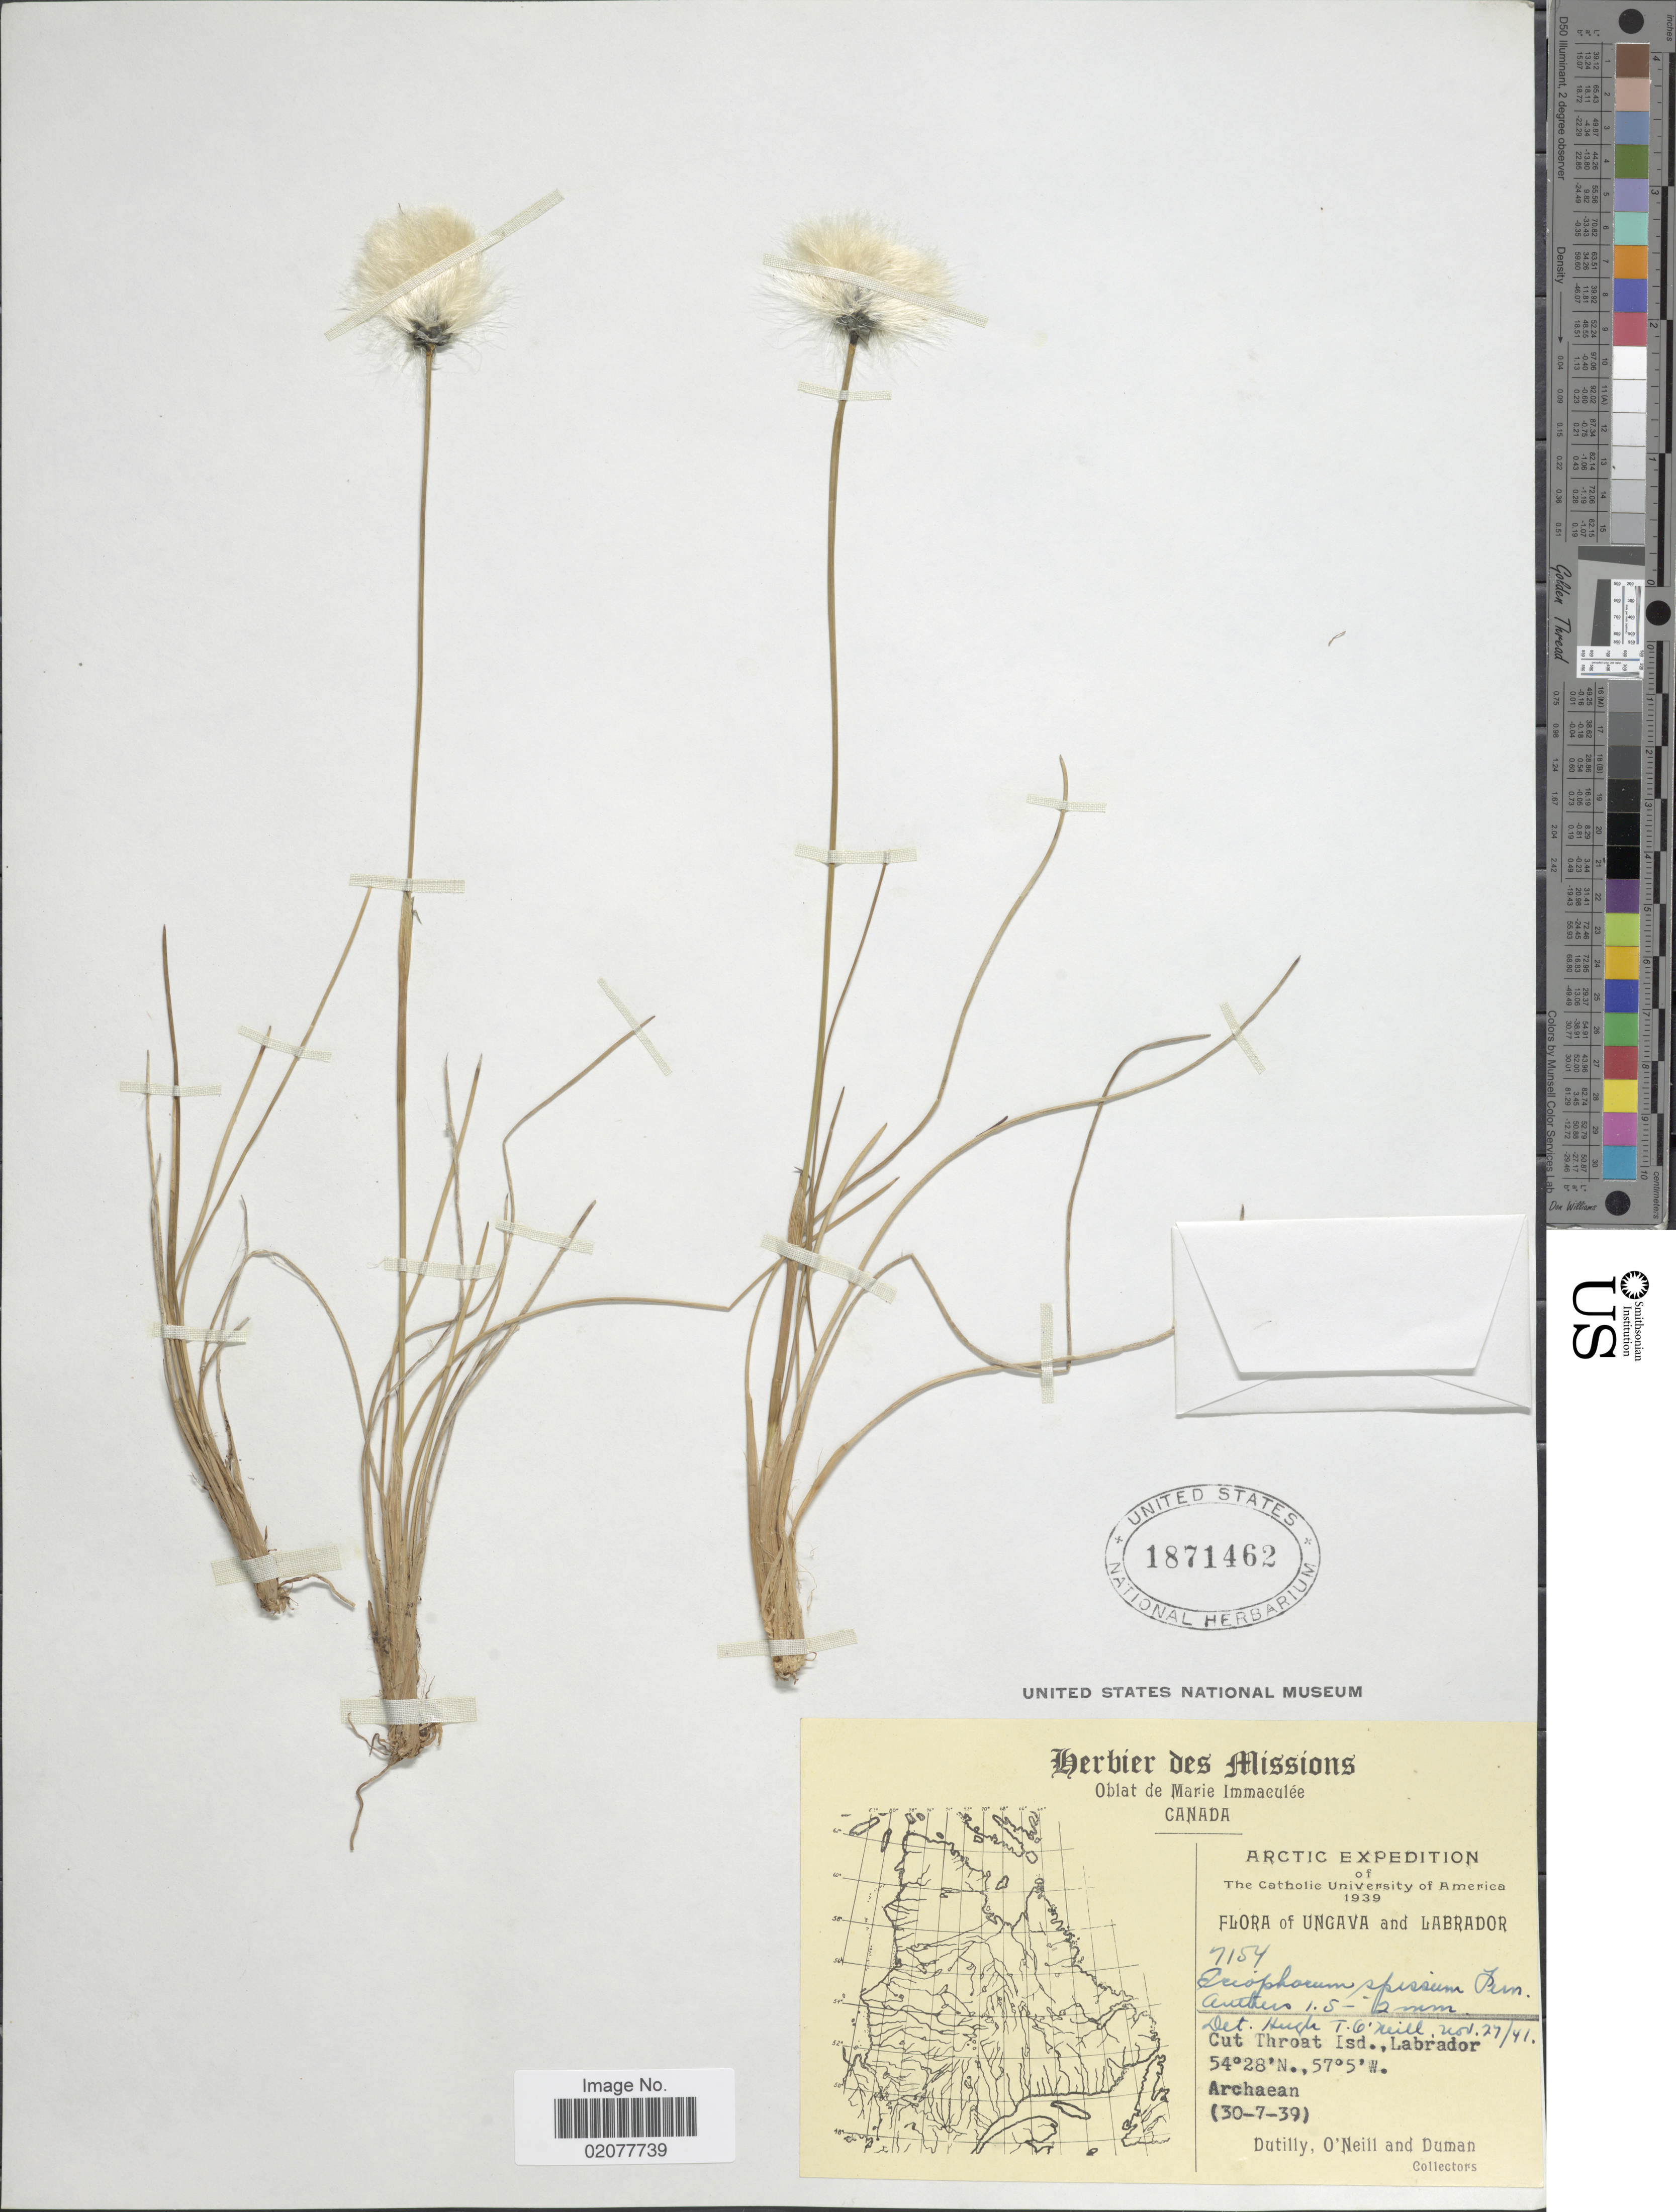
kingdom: Plantae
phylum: Tracheophyta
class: Liliopsida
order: Poales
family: Cyperaceae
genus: Eriophorum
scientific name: Eriophorum spissum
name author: Fernald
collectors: -. Dutilly, O' Neill & -. Duman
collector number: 7154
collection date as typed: Transcribed d/m/y: 30/7/39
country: Canada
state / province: Newfoundland and Labrador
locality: Cut Throat lsd. Labrador. Archaean.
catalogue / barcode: US 1871462